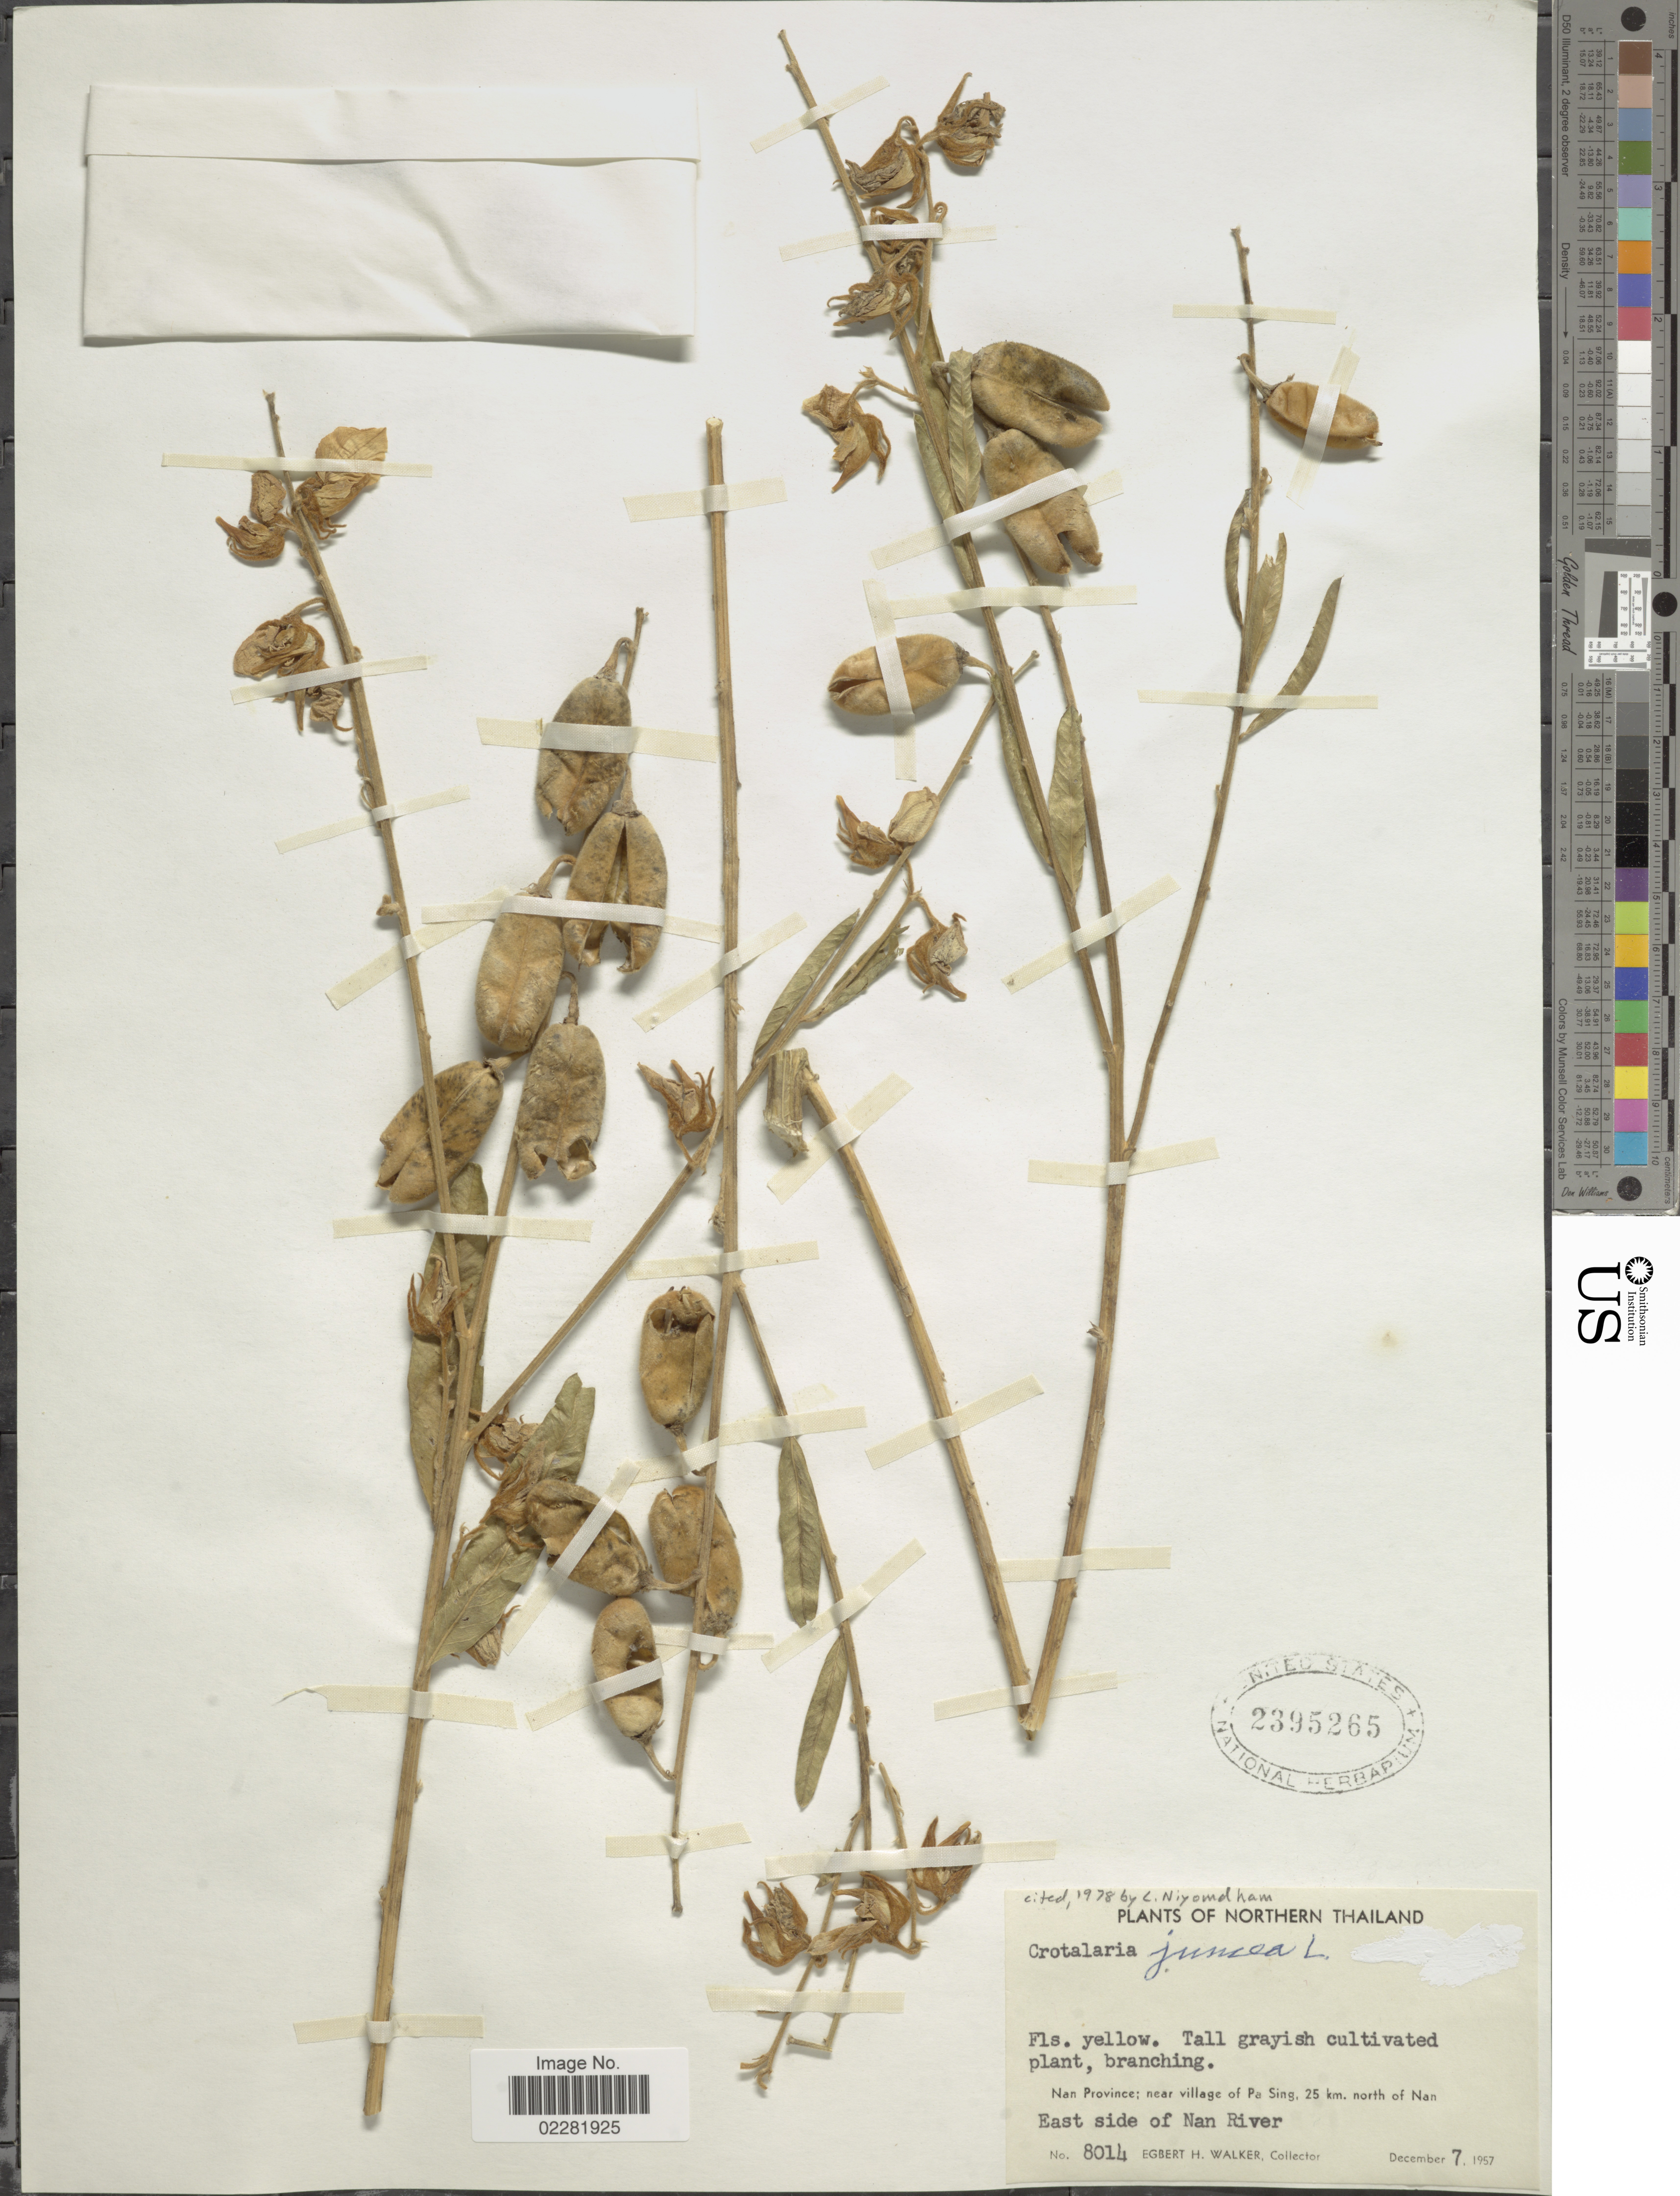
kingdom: Plantae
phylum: Tracheophyta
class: Magnoliopsida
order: Fabales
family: Fabaceae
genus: Crotalaria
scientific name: Crotalaria juncea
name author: L.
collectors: E. H. Walker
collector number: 8014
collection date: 1957-12-07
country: Thailand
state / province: Nan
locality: Northern Thailand. near Village of Pa Sing, 25 km. north of Nan, East side of Nan River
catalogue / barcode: US 2395265